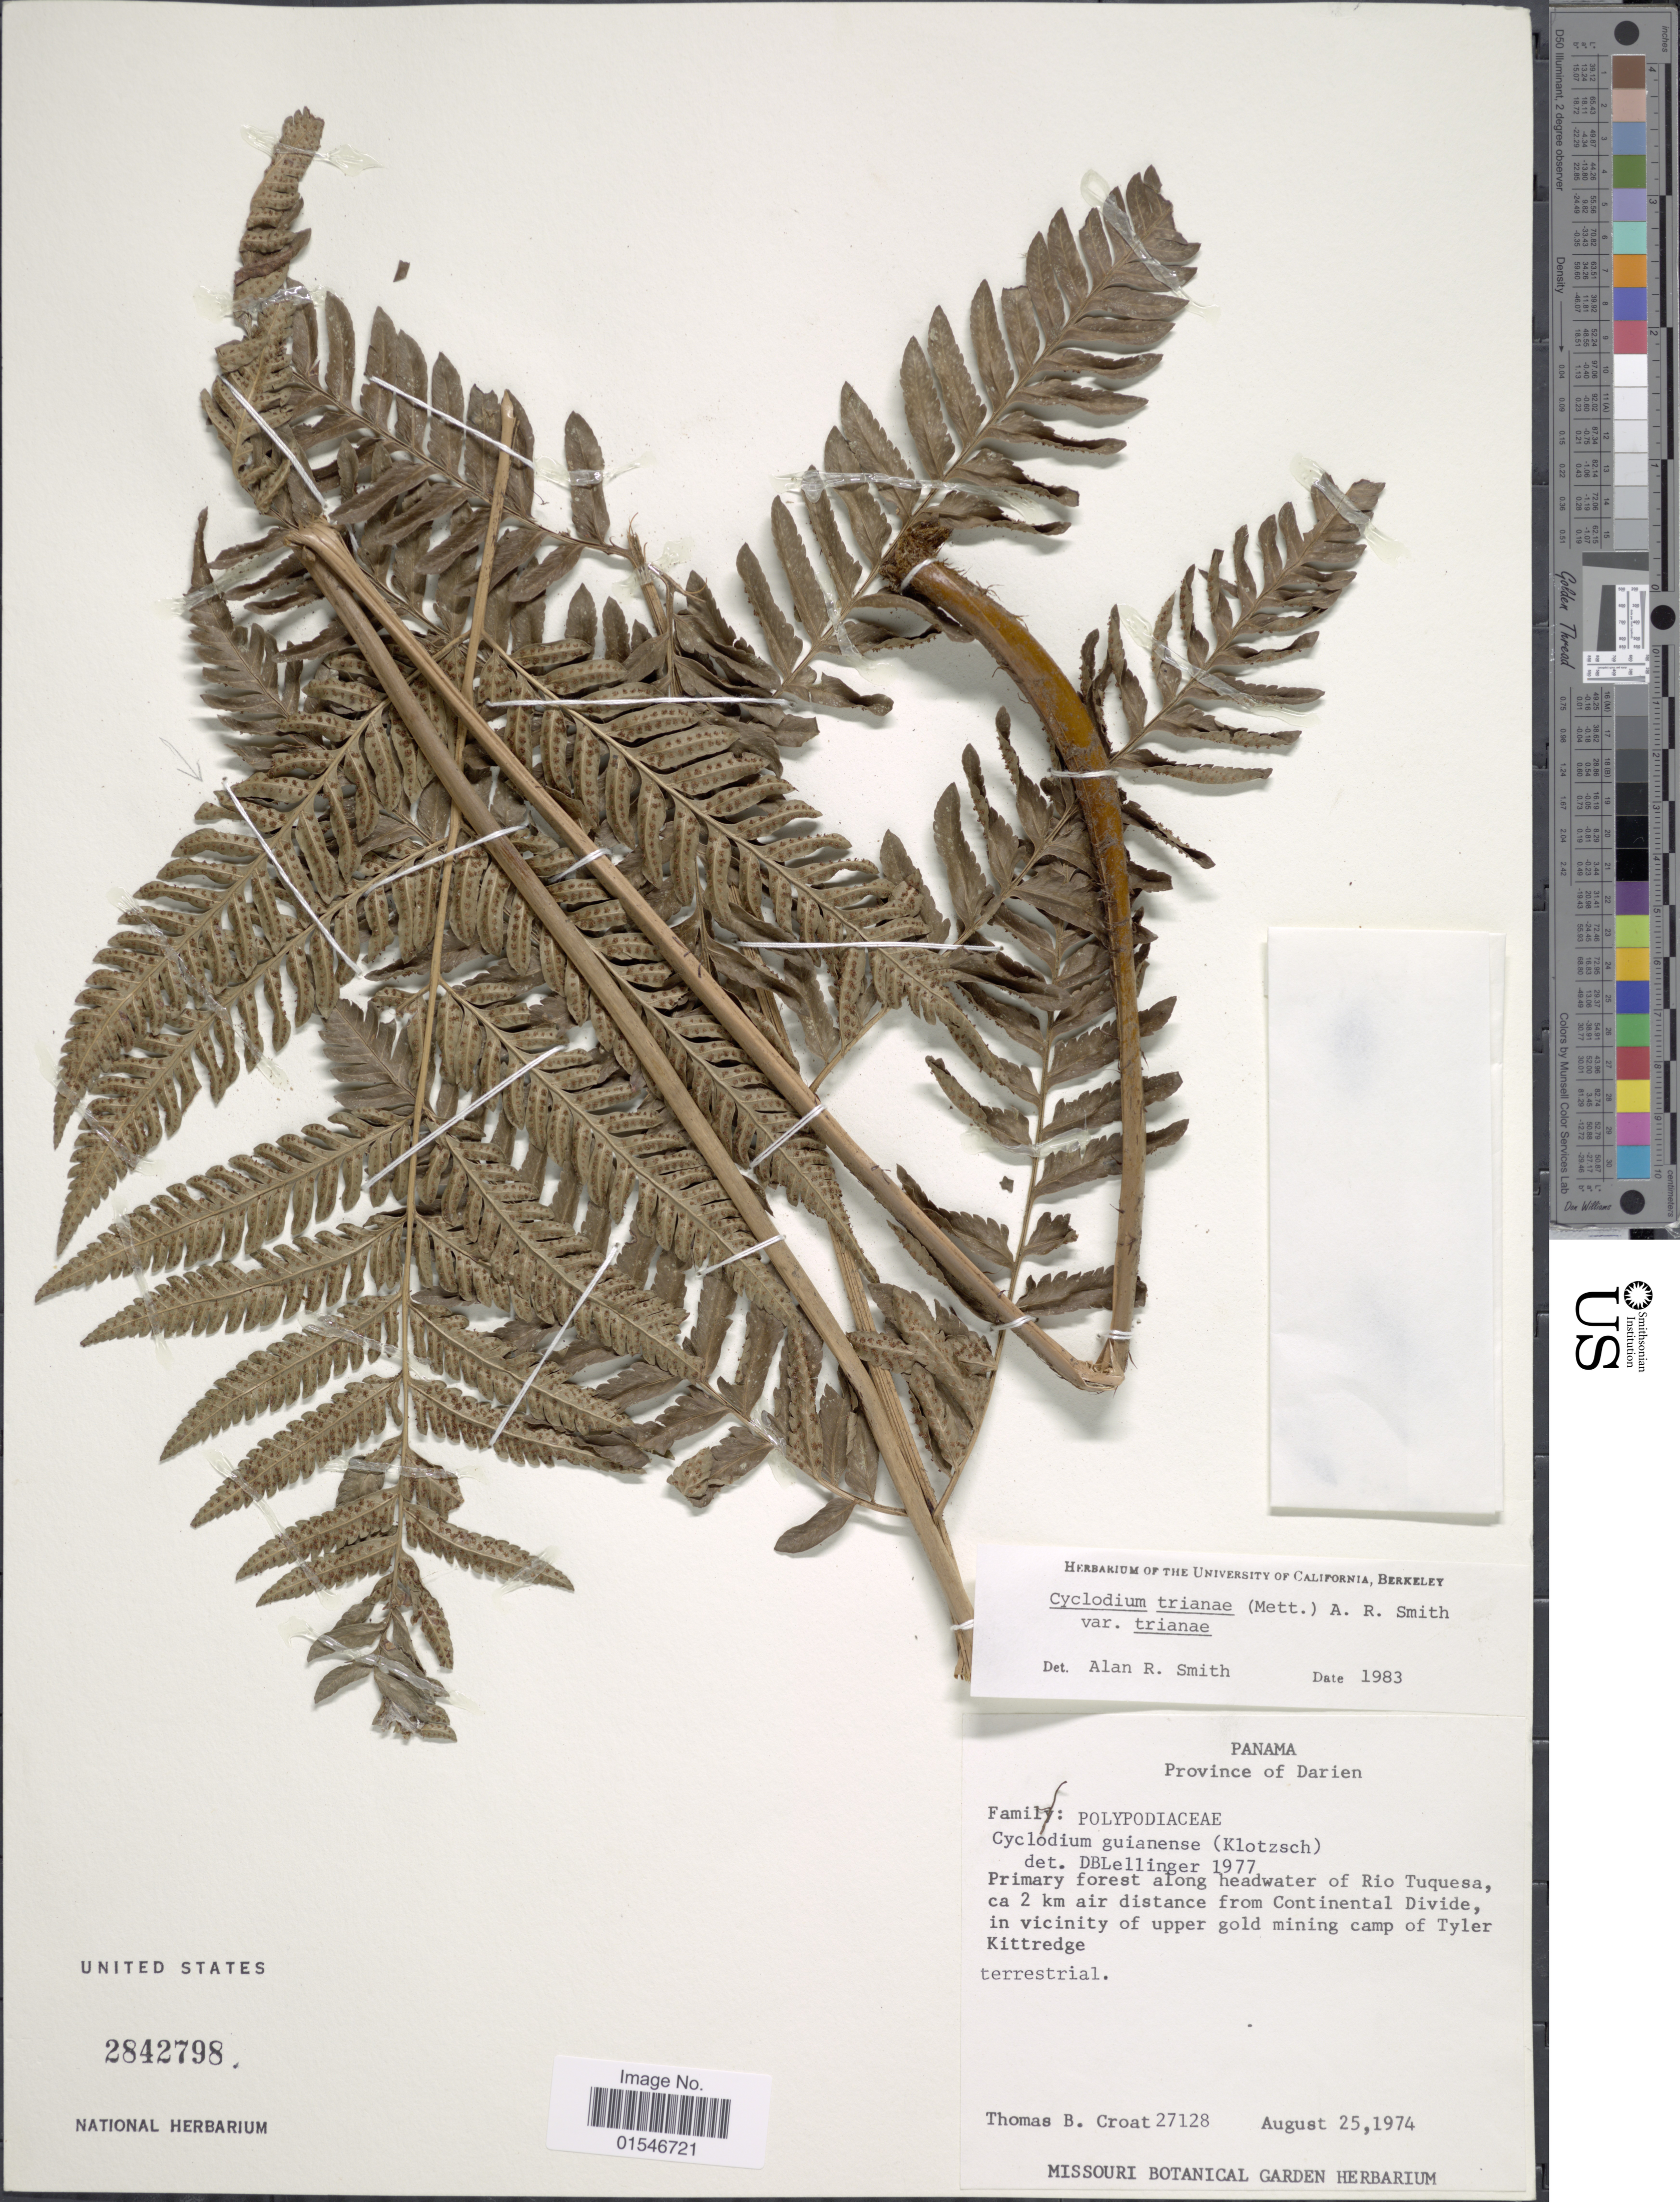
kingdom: Plantae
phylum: Tracheophyta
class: Polypodiopsida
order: Polypodiales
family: Dryopteridaceae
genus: Cyclodium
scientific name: Cyclodium trianae var. trianae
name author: (Mett.) A.R. Sm.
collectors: T. B. Croat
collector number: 27128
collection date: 1974-08-25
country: Panama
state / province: Darién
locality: Primary forest along headwater of Rio Tuquesa, ca 2 km air distance from Continental Divide, in vicinity of upper gold mining camp of Tyler Kittredge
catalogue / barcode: US 2842798